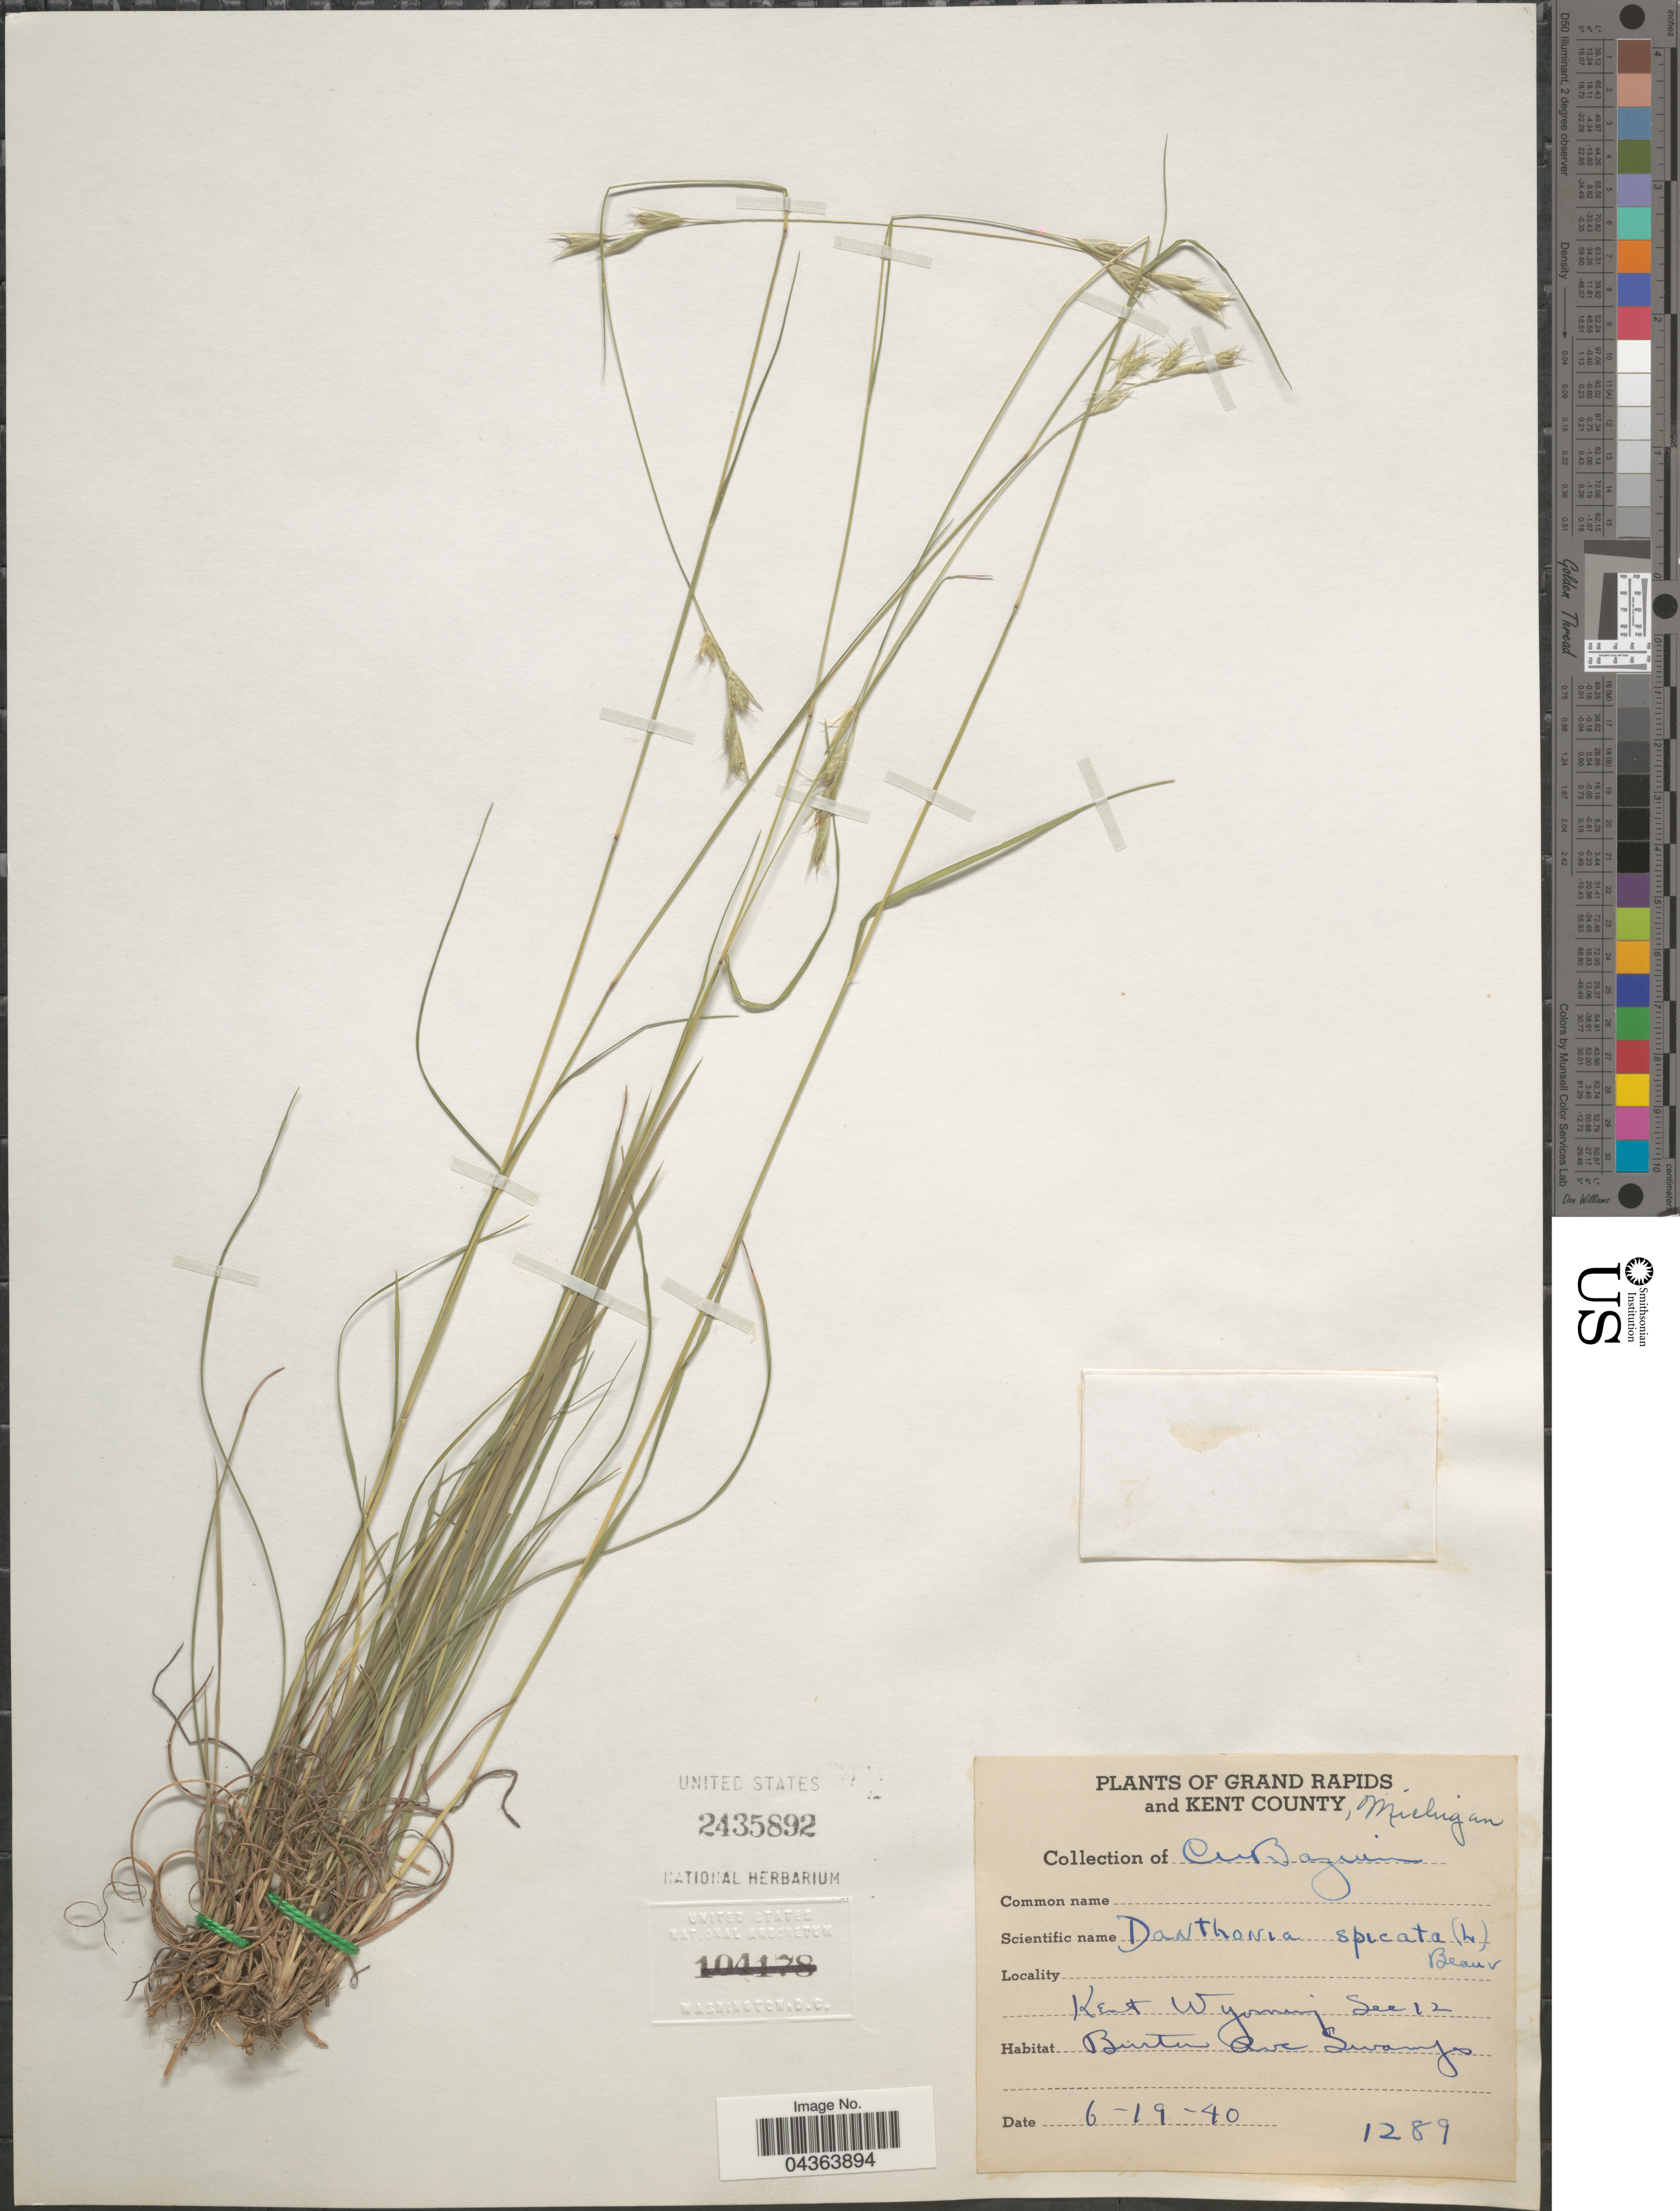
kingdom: Plantae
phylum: Tracheophyta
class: Liliopsida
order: Poales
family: Poaceae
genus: Danthonia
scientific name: Danthonia spicata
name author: (L.) P. Beauv. ex Roem. & Schult.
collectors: C. Bazuin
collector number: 1289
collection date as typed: Transcribed d/m/y: 19/6/40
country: United States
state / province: Michigan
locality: Grand Rapids and Kent County. Kent Wyoming Sec 12. Burter Ave Swamps.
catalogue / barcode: US 2435892